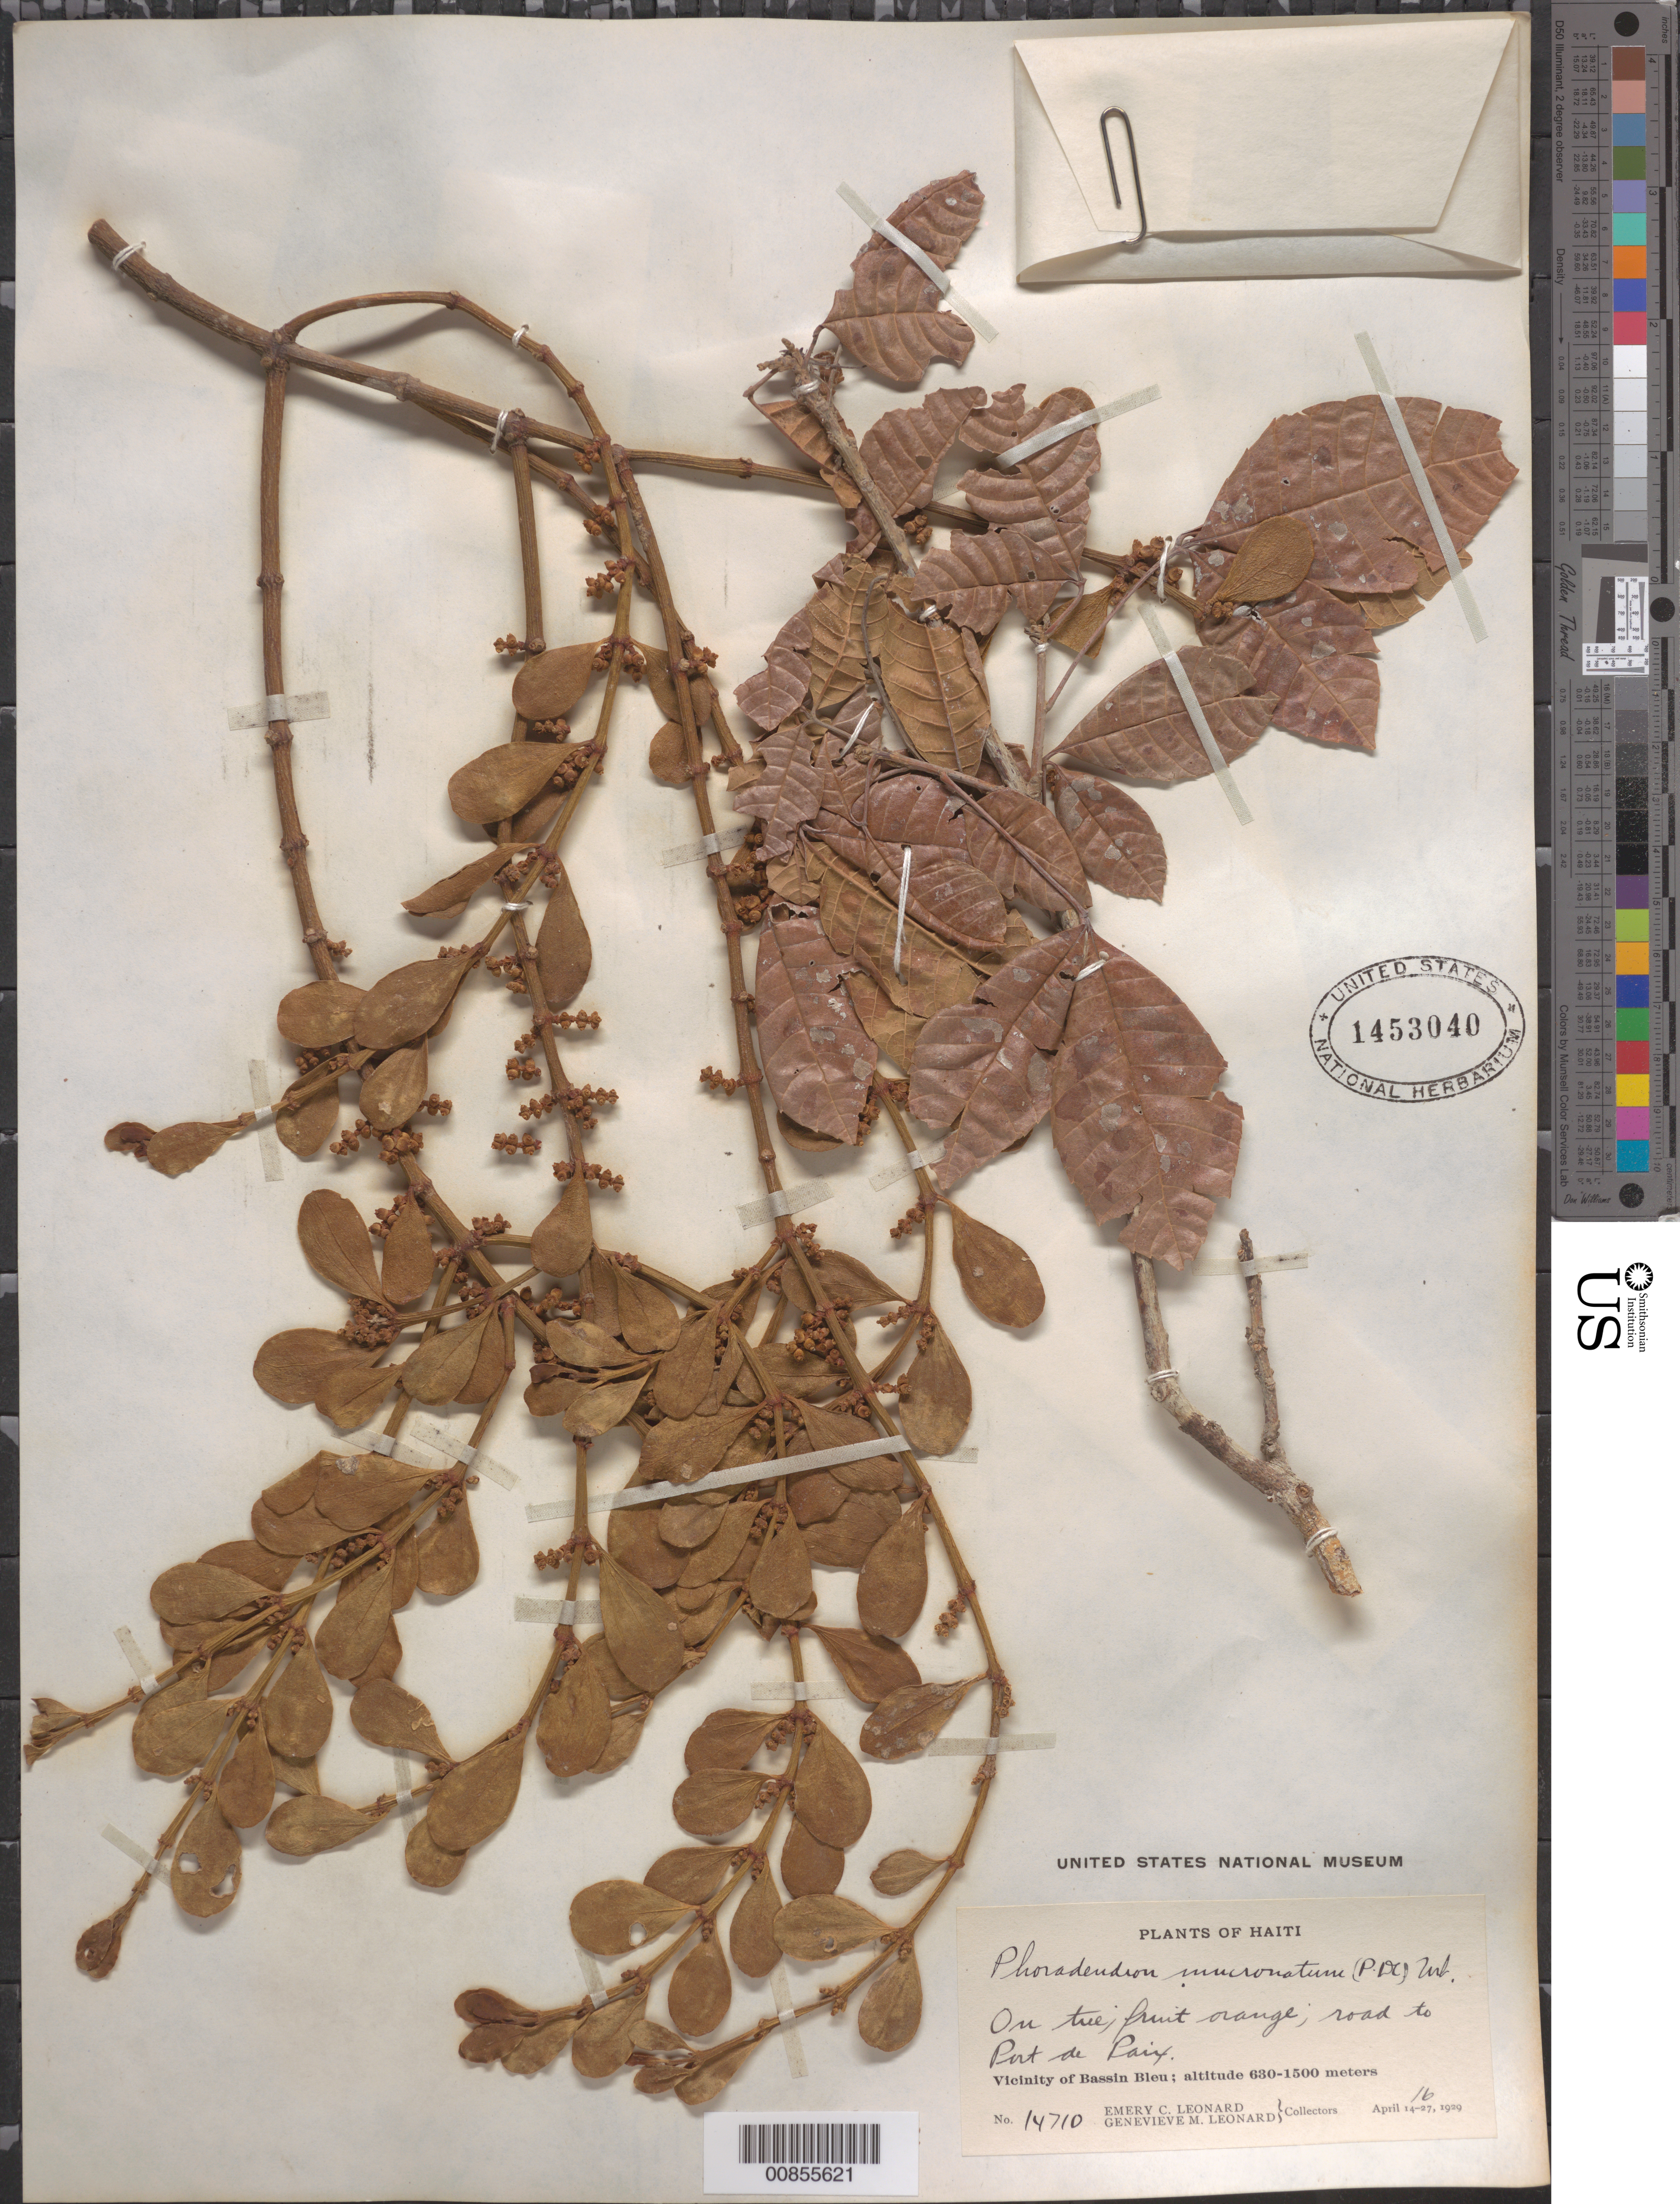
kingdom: Plantae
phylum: Tracheophyta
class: Magnoliopsida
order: Santalales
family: Viscaceae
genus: Phoradendron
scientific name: Phoradendron mucronatum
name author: (DC.) Krug & Urb.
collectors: E. C. Leonard & G. M. Leonard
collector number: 14710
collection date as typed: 16 Apr 1929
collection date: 1929-04-16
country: Haiti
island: Hispaniola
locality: Vicinity of Bassin Bleu. Road to Port de Paix.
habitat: On tree.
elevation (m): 630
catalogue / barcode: US 1453040